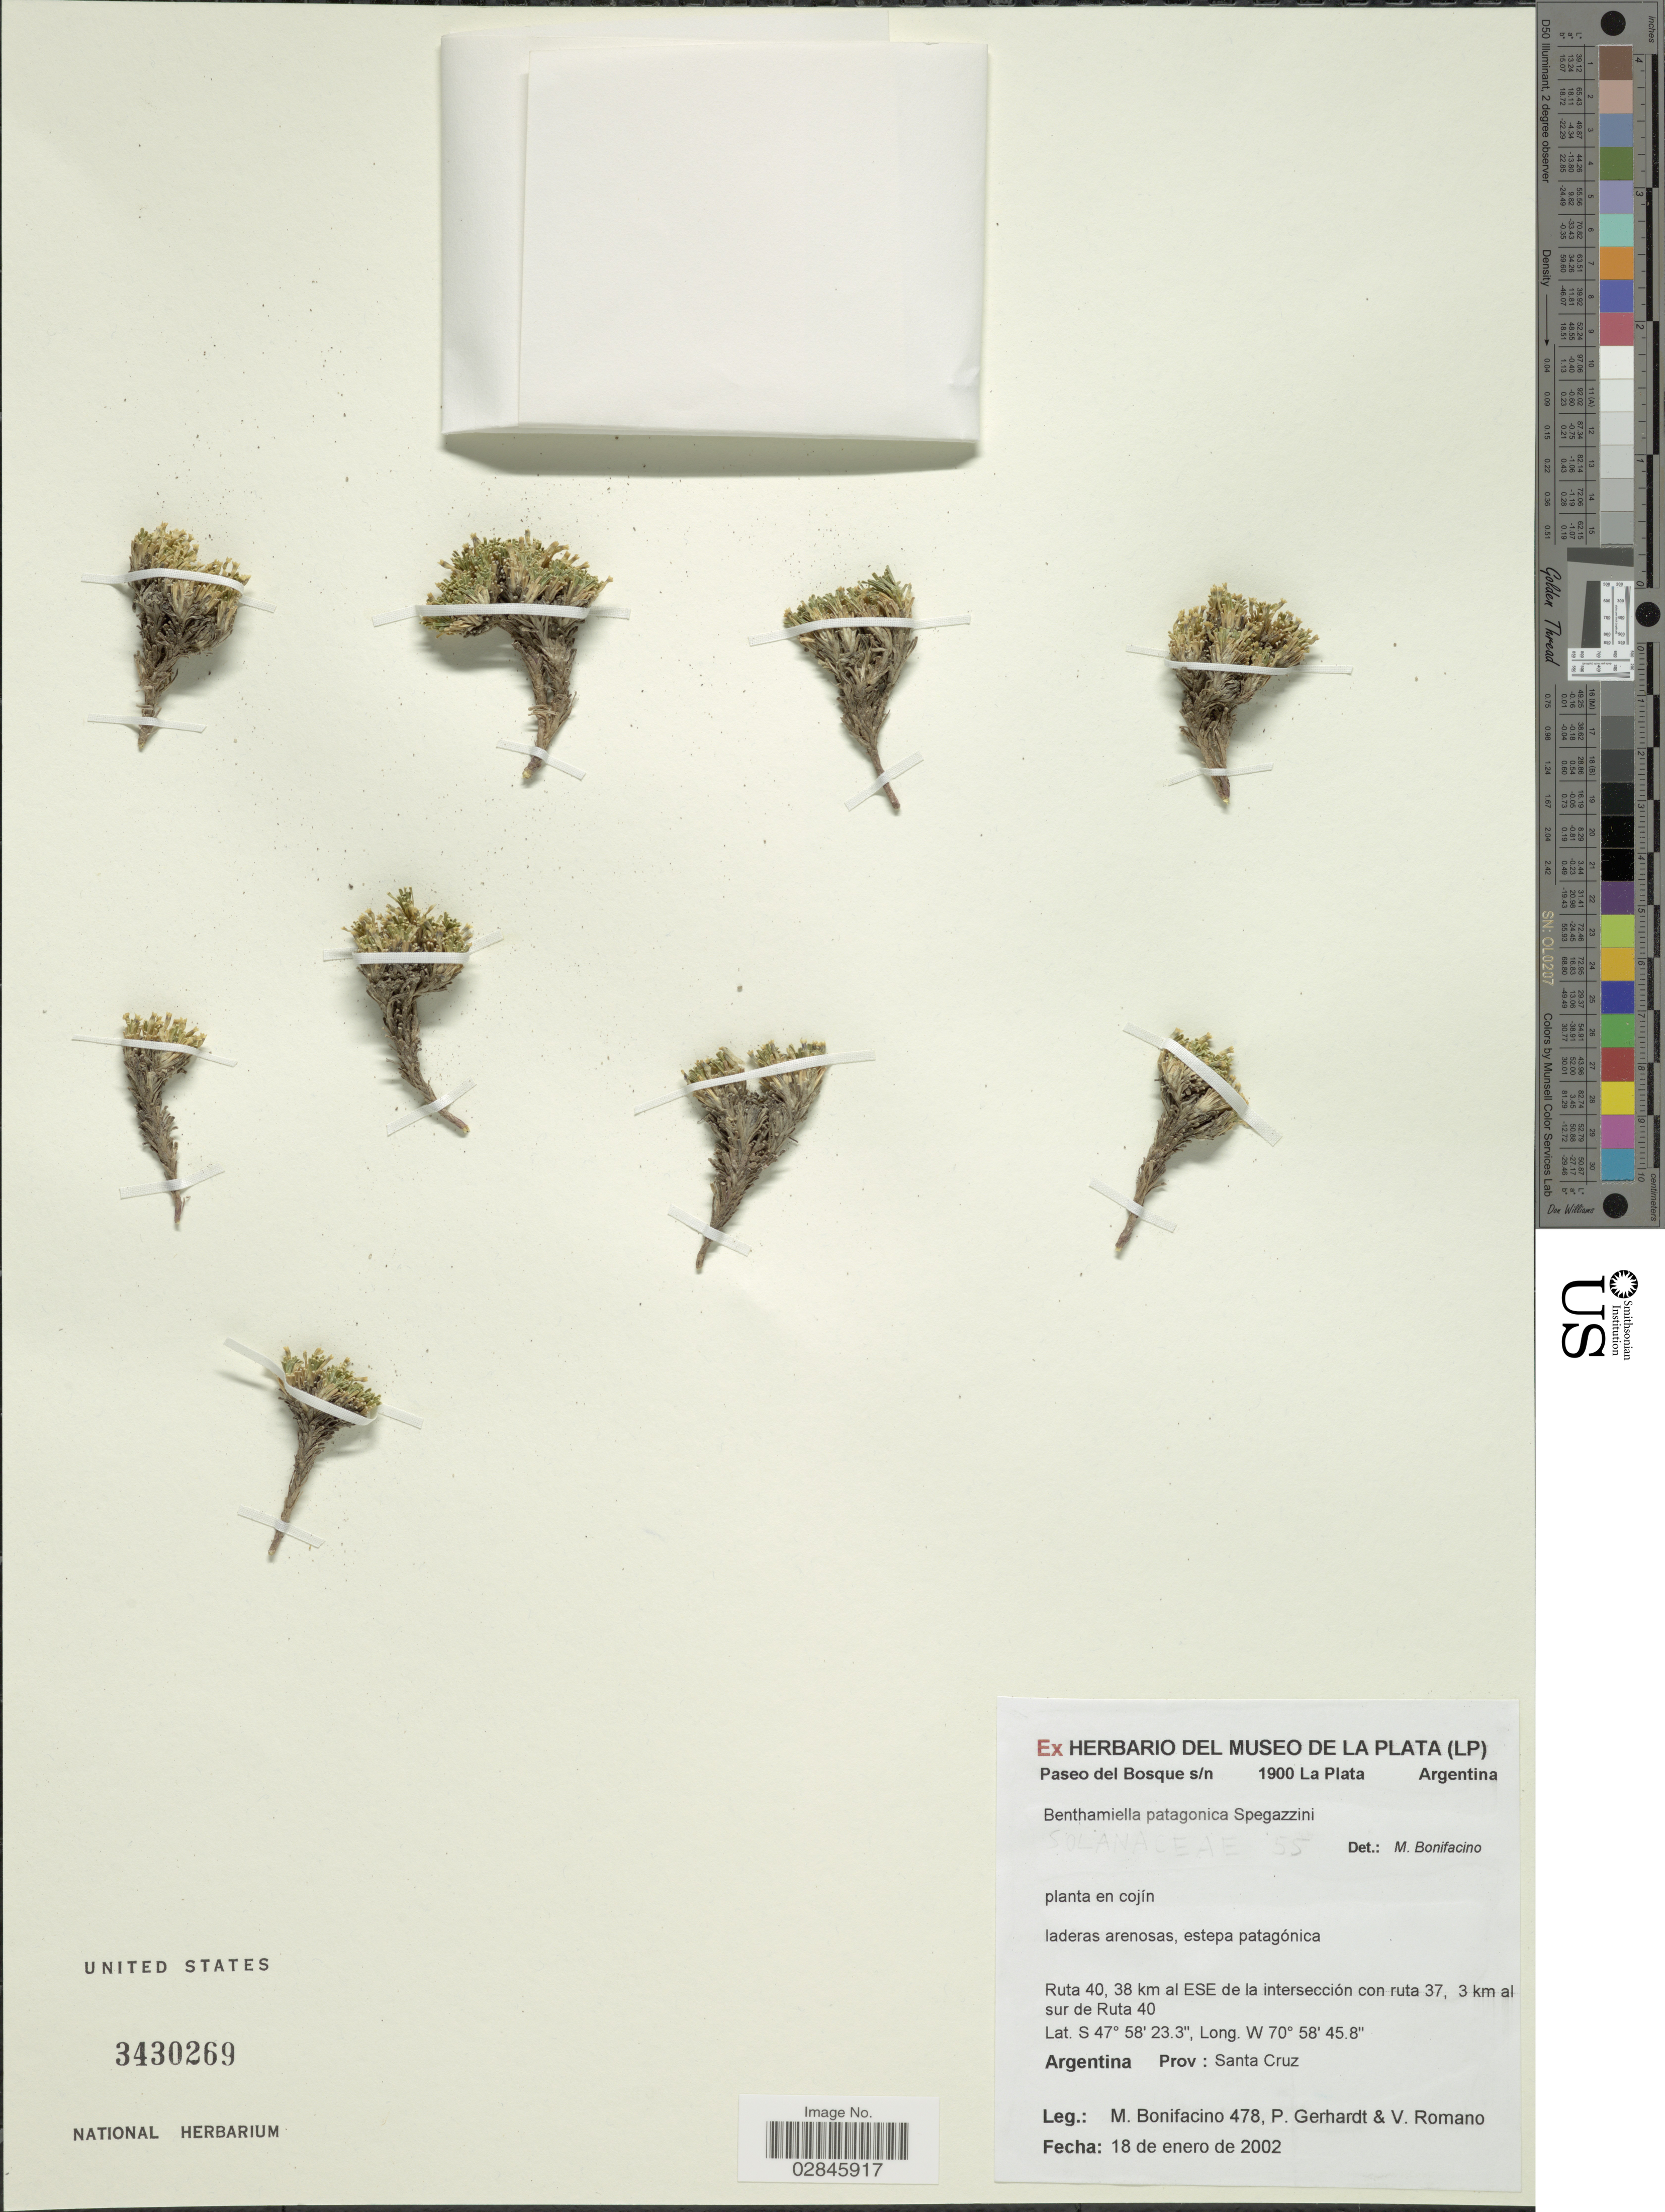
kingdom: Plantae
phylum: Tracheophyta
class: Magnoliopsida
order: Solanales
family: Solanaceae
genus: Benthamiella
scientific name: Benthamiella patagonica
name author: Speg.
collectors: M. Bonifacino, P. Gerhardt & V. Romano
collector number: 0478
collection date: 2002-01-18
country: Argentina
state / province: Santa Cruz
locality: Ruta 40, 38 km al ESE de la intersección con ruta 37, 3 km al sur de Ruta 40.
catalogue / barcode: US 3430269